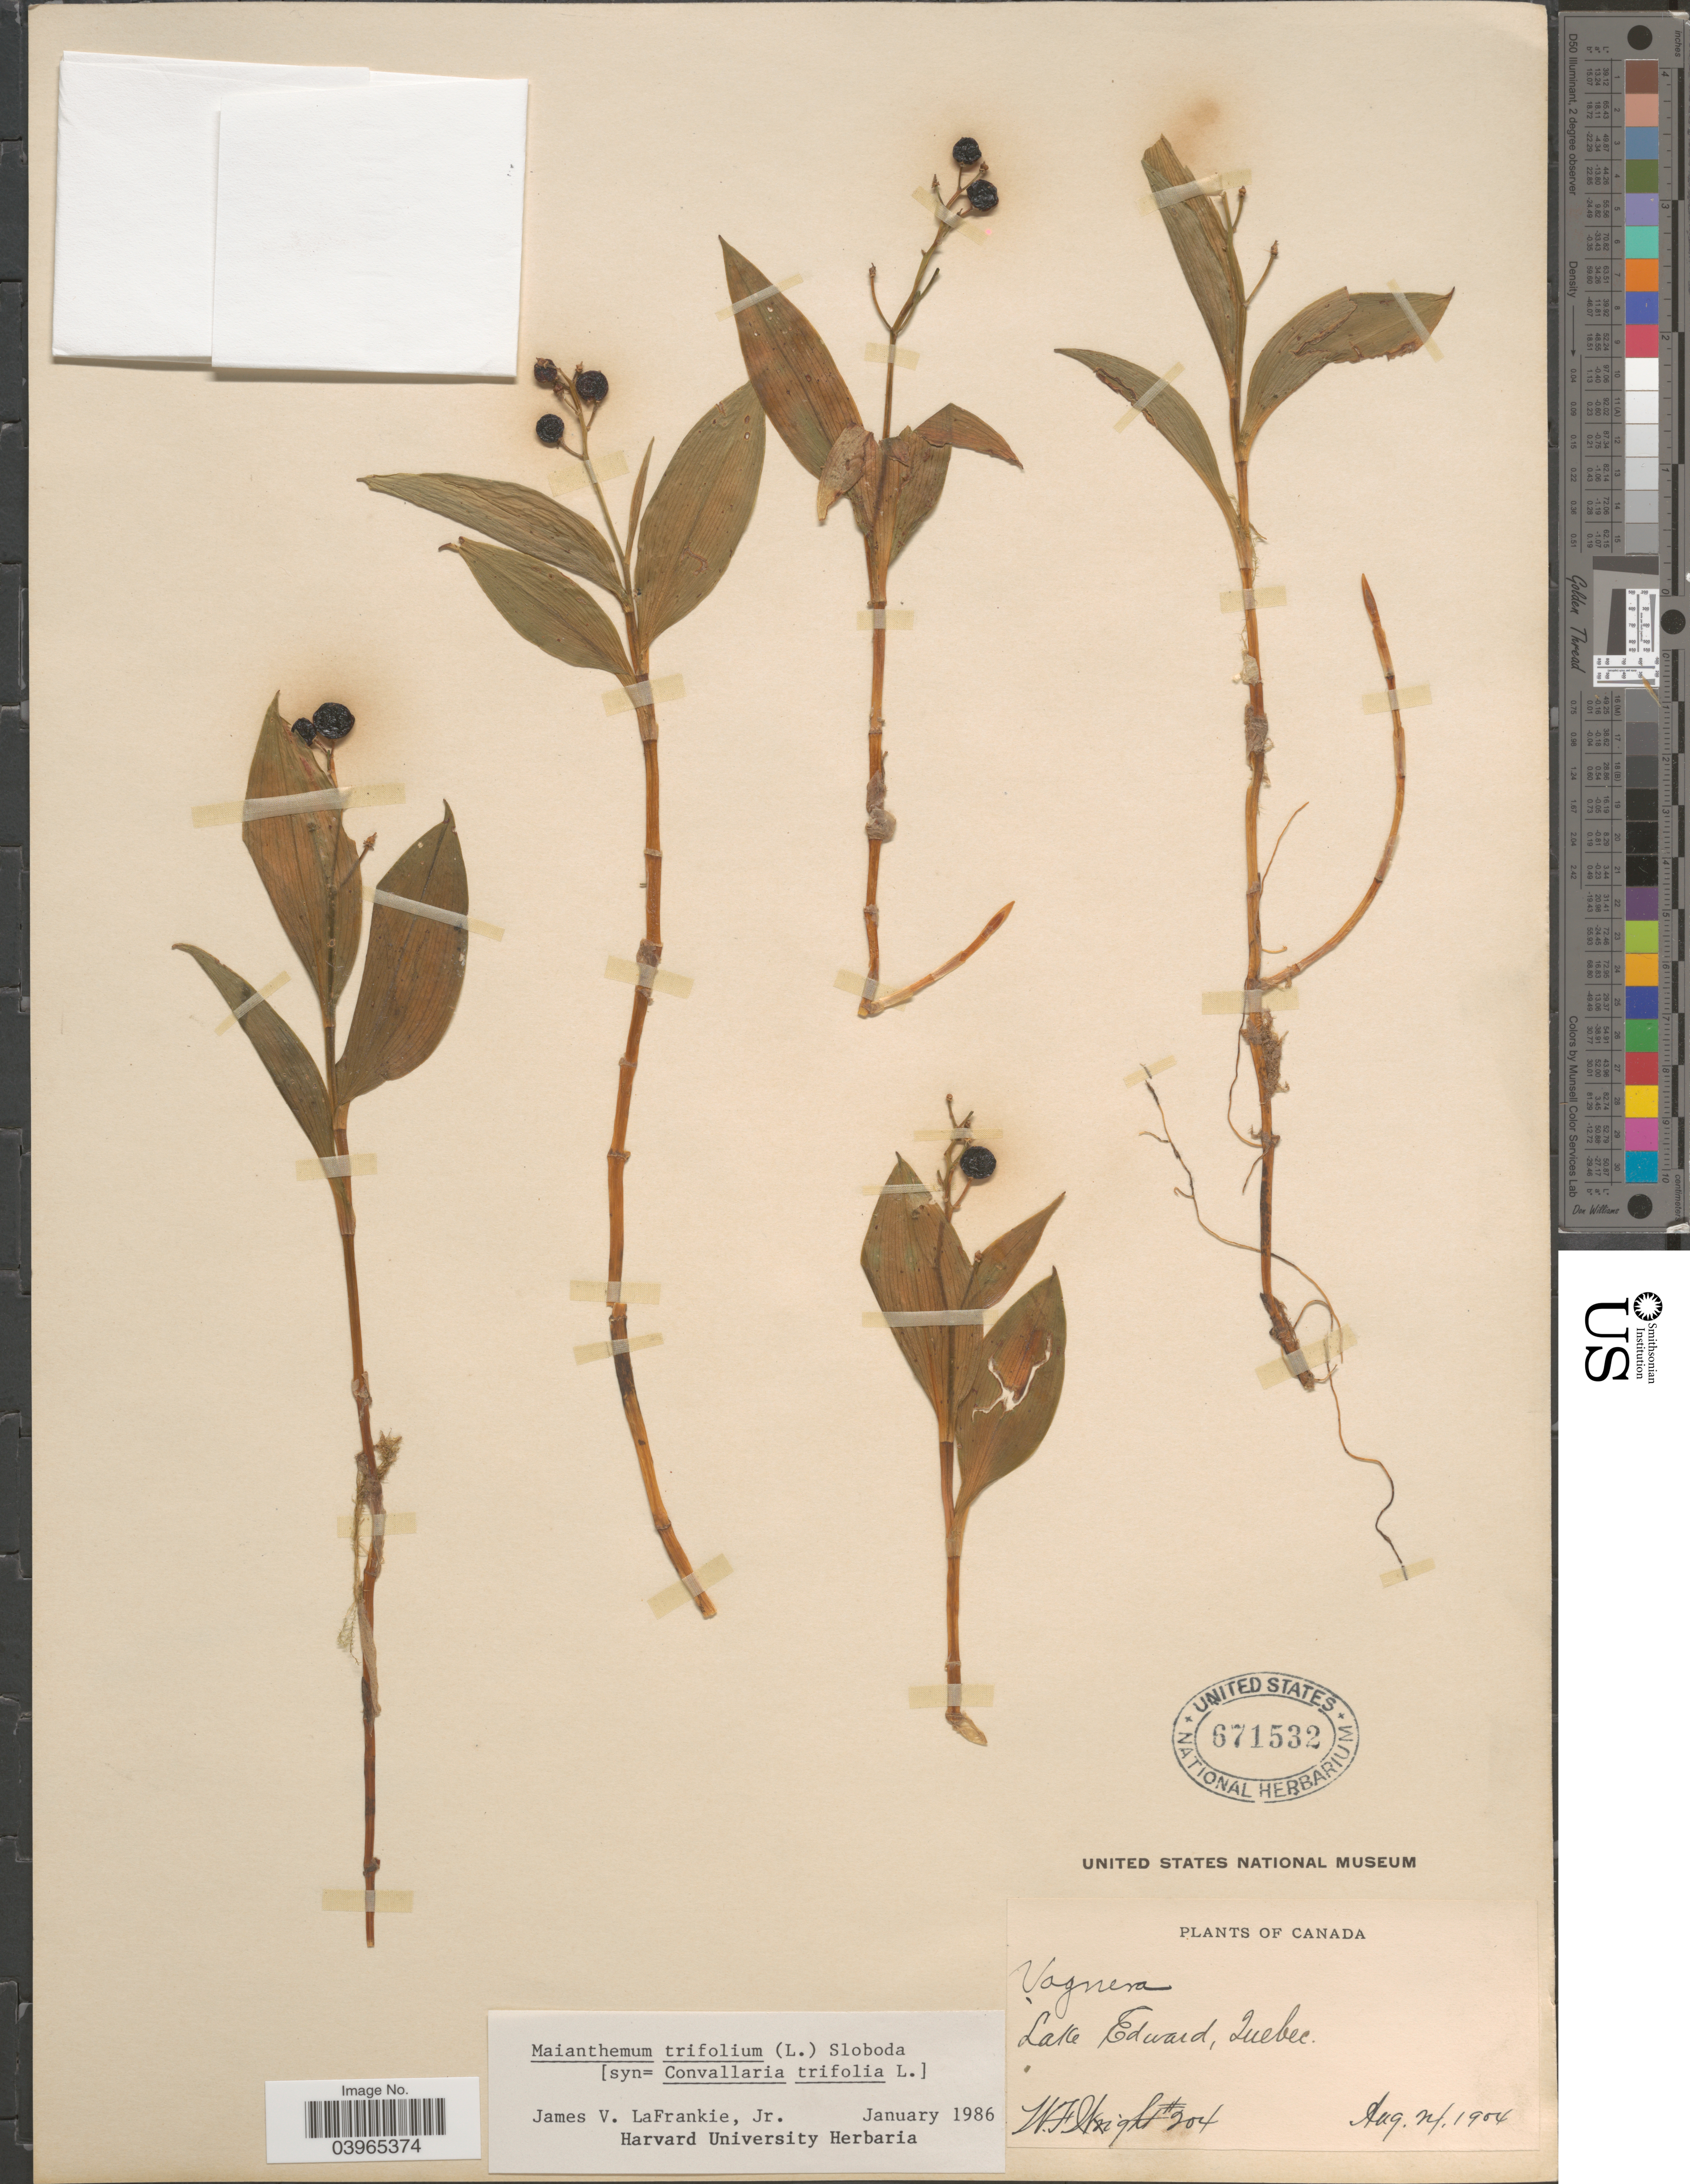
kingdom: Plantae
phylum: Tracheophyta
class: Liliopsida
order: Asparagales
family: Asparagaceae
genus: Maianthemum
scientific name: Maianthemum trifolium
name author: (L.) Sloboda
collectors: W. F. Wright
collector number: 204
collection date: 1904-08-24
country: Canada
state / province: Quebec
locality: Lake Edward.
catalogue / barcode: US 671532